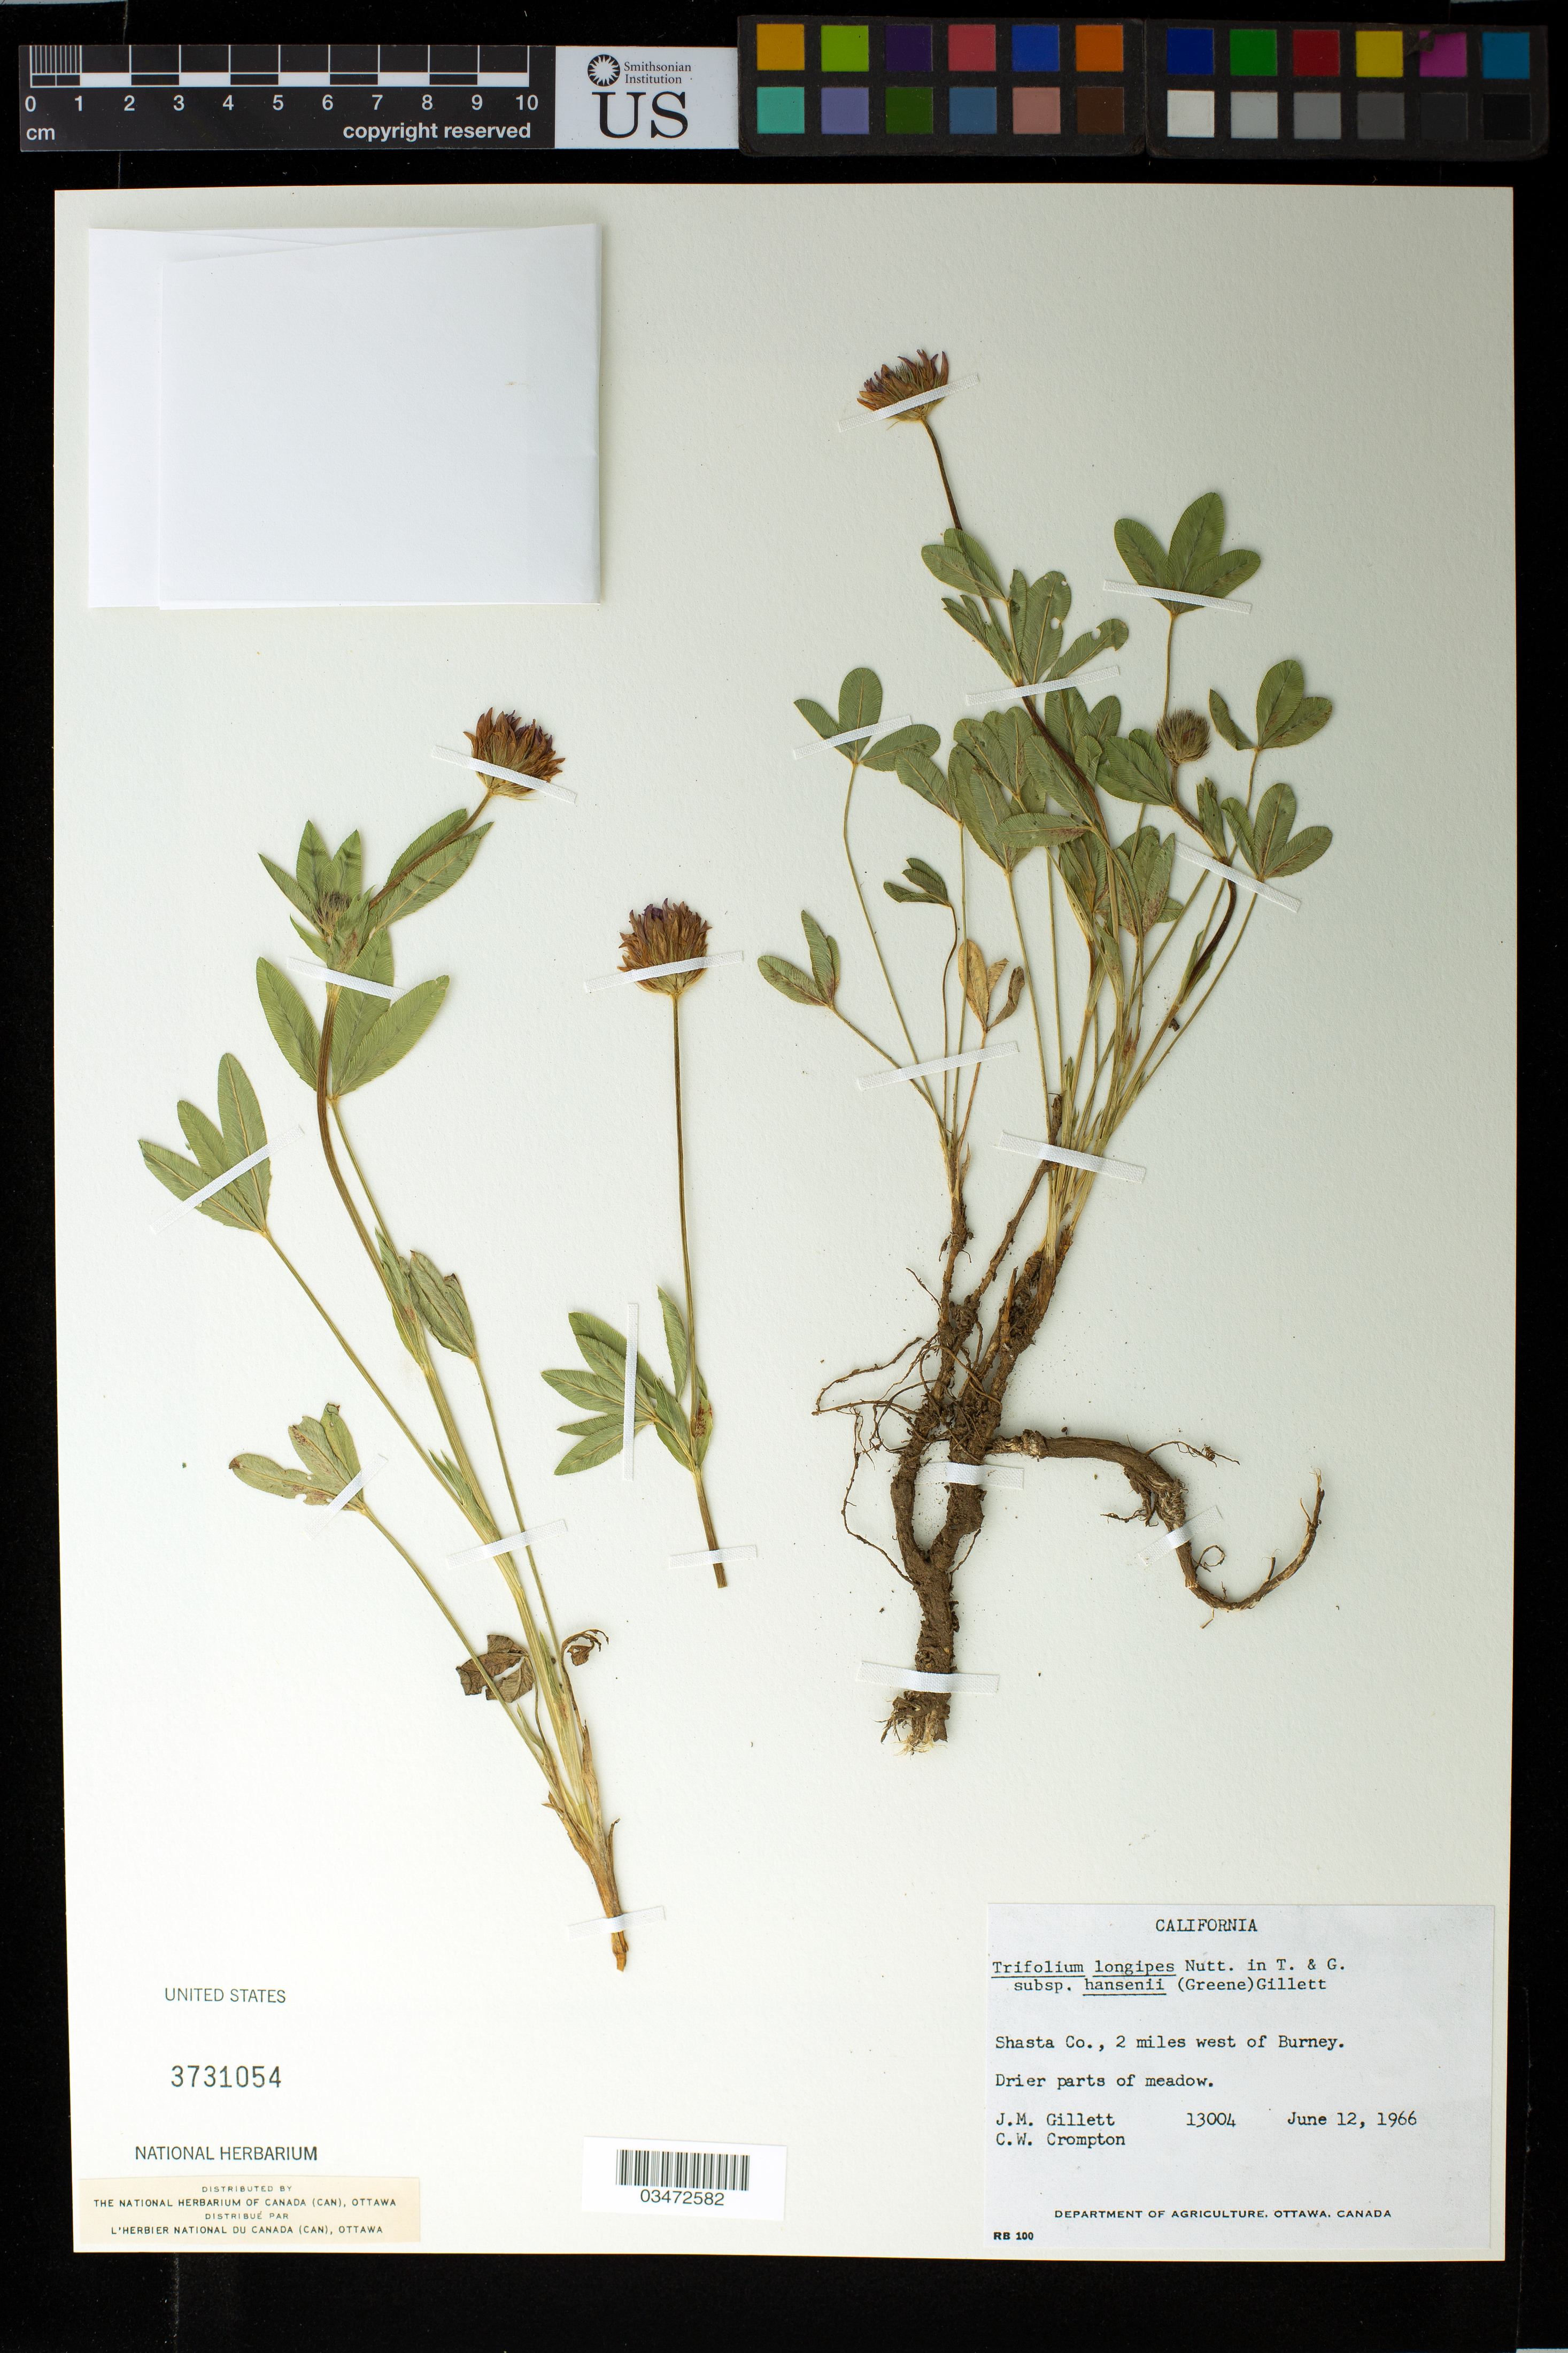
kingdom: Plantae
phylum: Tracheophyta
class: Magnoliopsida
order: Fabales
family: Fabaceae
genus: Trifolium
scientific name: Trifolium longipes subsp. hansenii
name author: (Greene) J.M. Gillett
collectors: J. Gillett & C. W. Crompton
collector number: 13004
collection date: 1966-06-12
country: United States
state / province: California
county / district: Shasta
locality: Shasta Co., 2 miles west of Burney.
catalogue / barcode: US 3731054